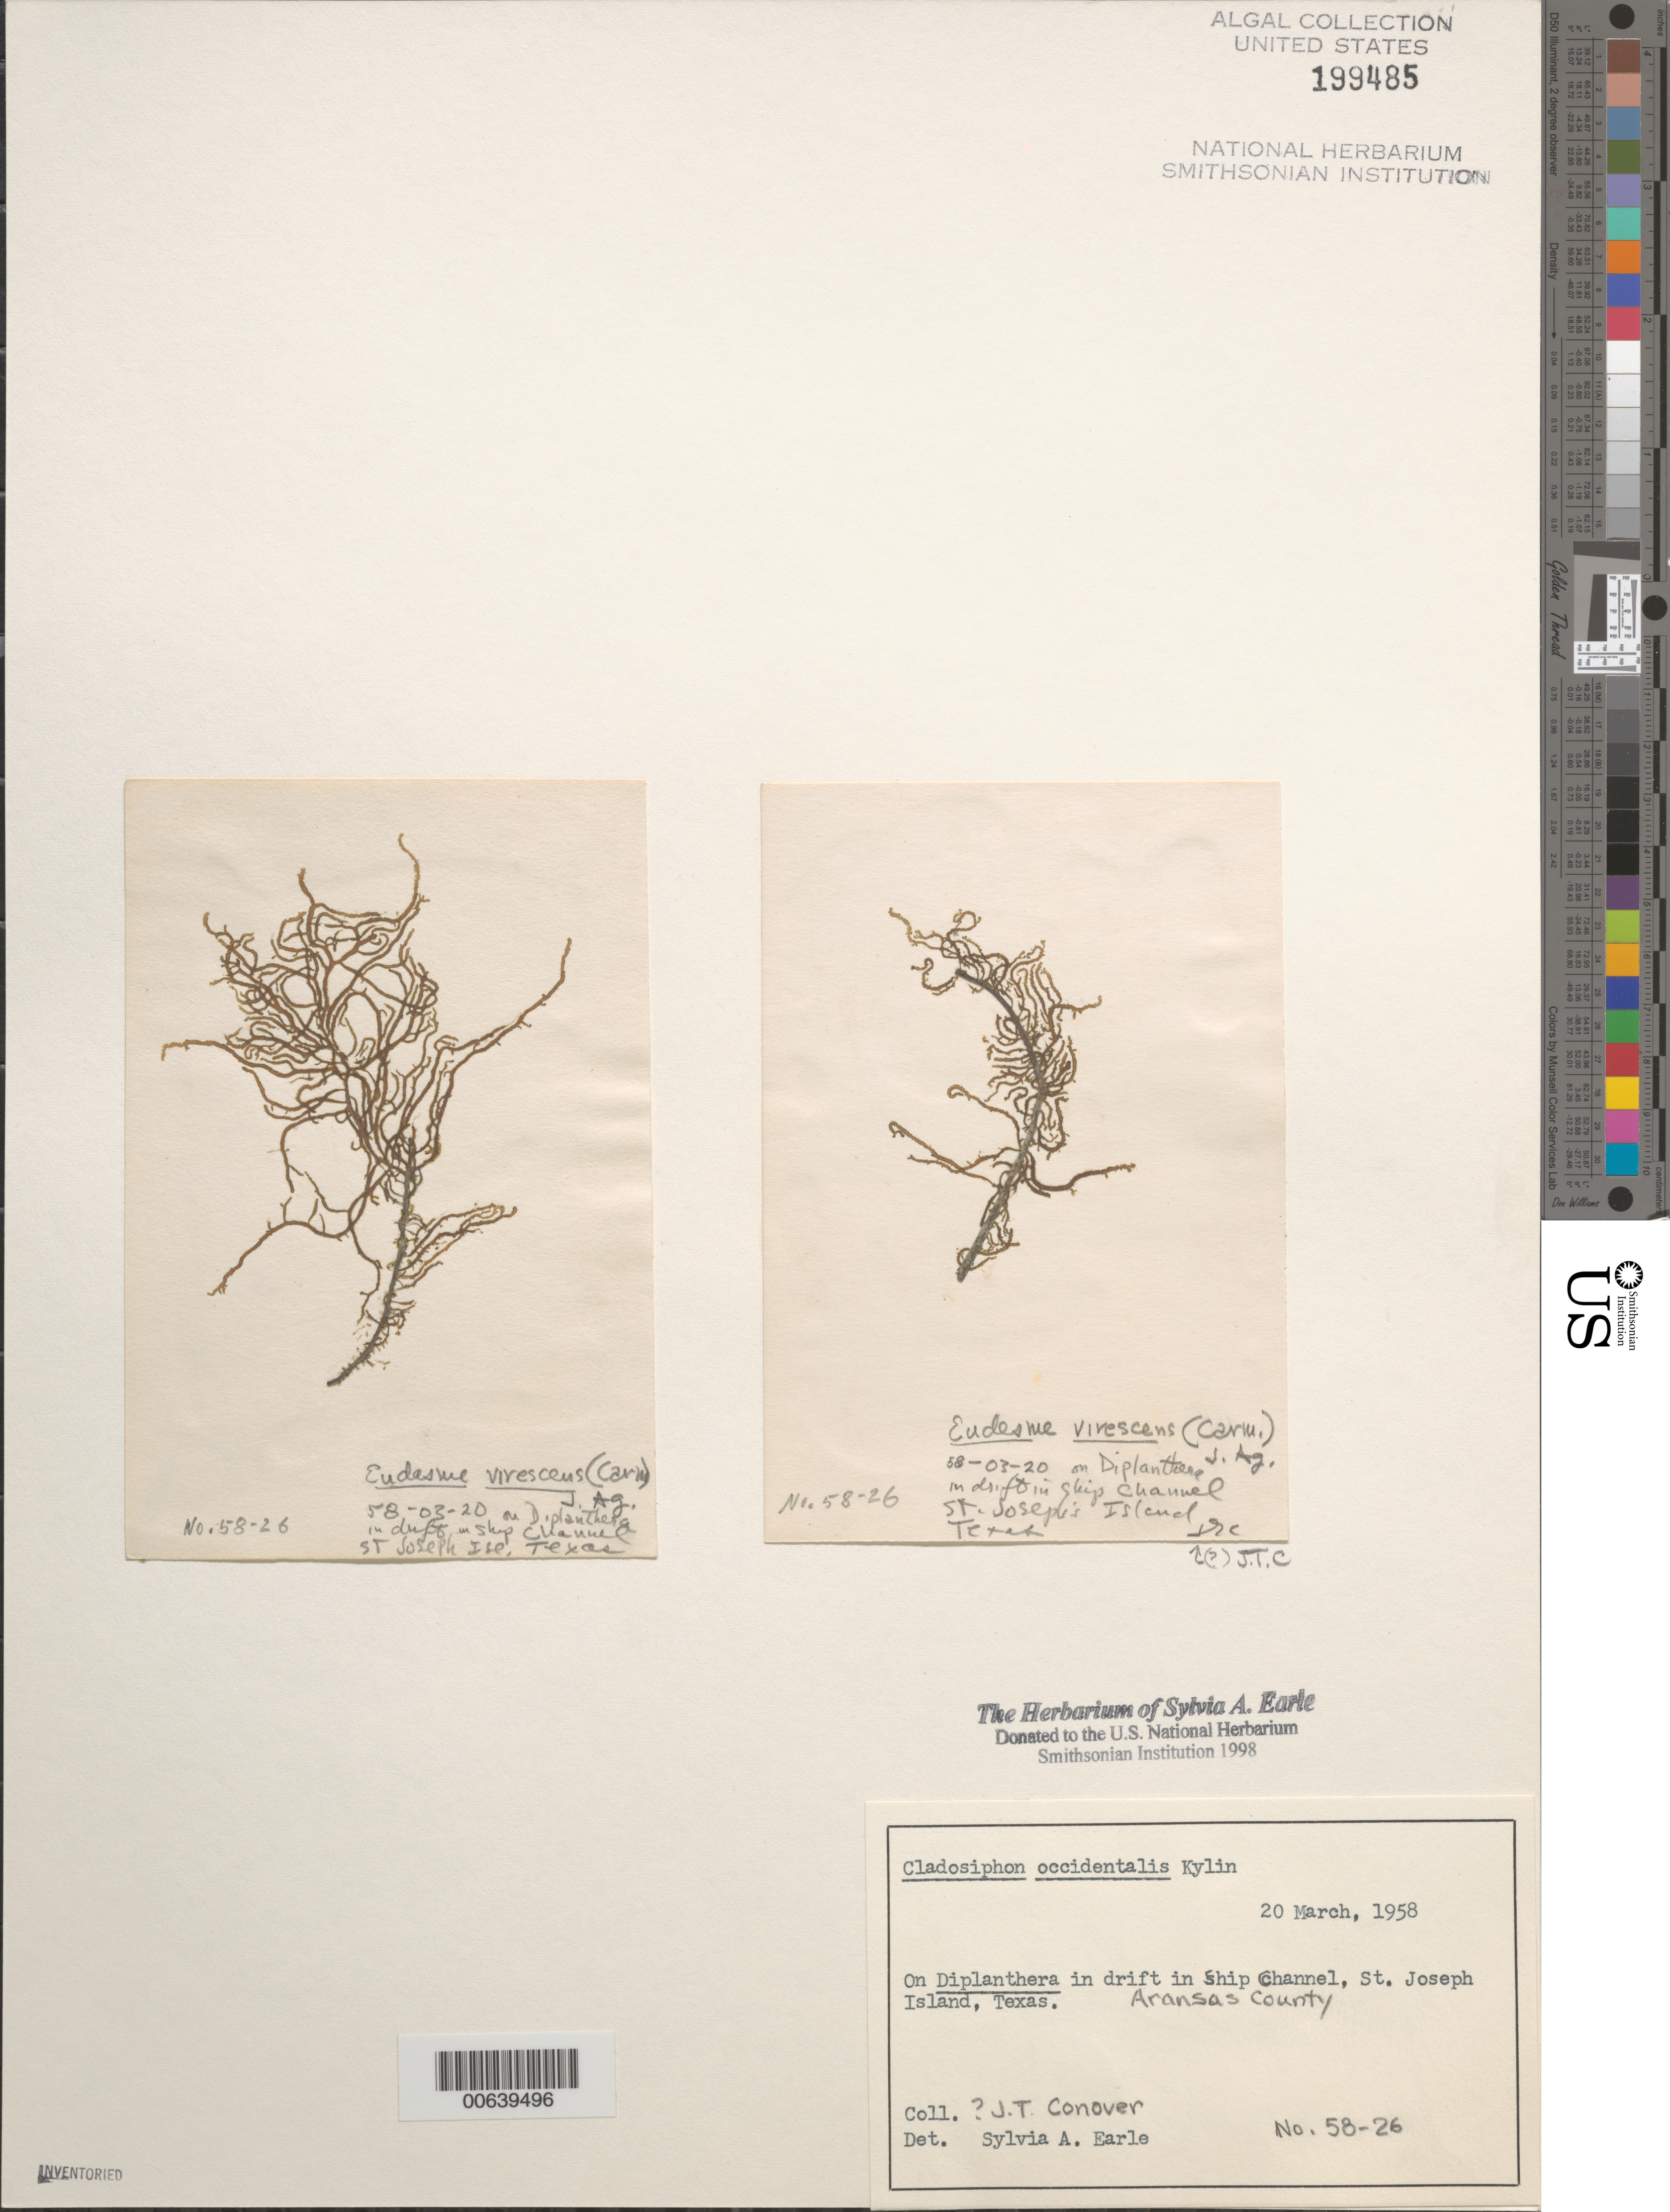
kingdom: Chromista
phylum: Ochrophyta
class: Phaeophyceae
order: Ectocarpales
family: Chordariaceae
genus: Cladosiphon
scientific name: Cladosiphon occidentalis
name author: Kylin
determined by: Earle, S. A.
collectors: J. T. Conover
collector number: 58-26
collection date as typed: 20 Mar 1958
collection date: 1958-03-20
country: United States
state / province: Texas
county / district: Aransas County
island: St. Joseph Island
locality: Ship Channel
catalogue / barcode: US 199485